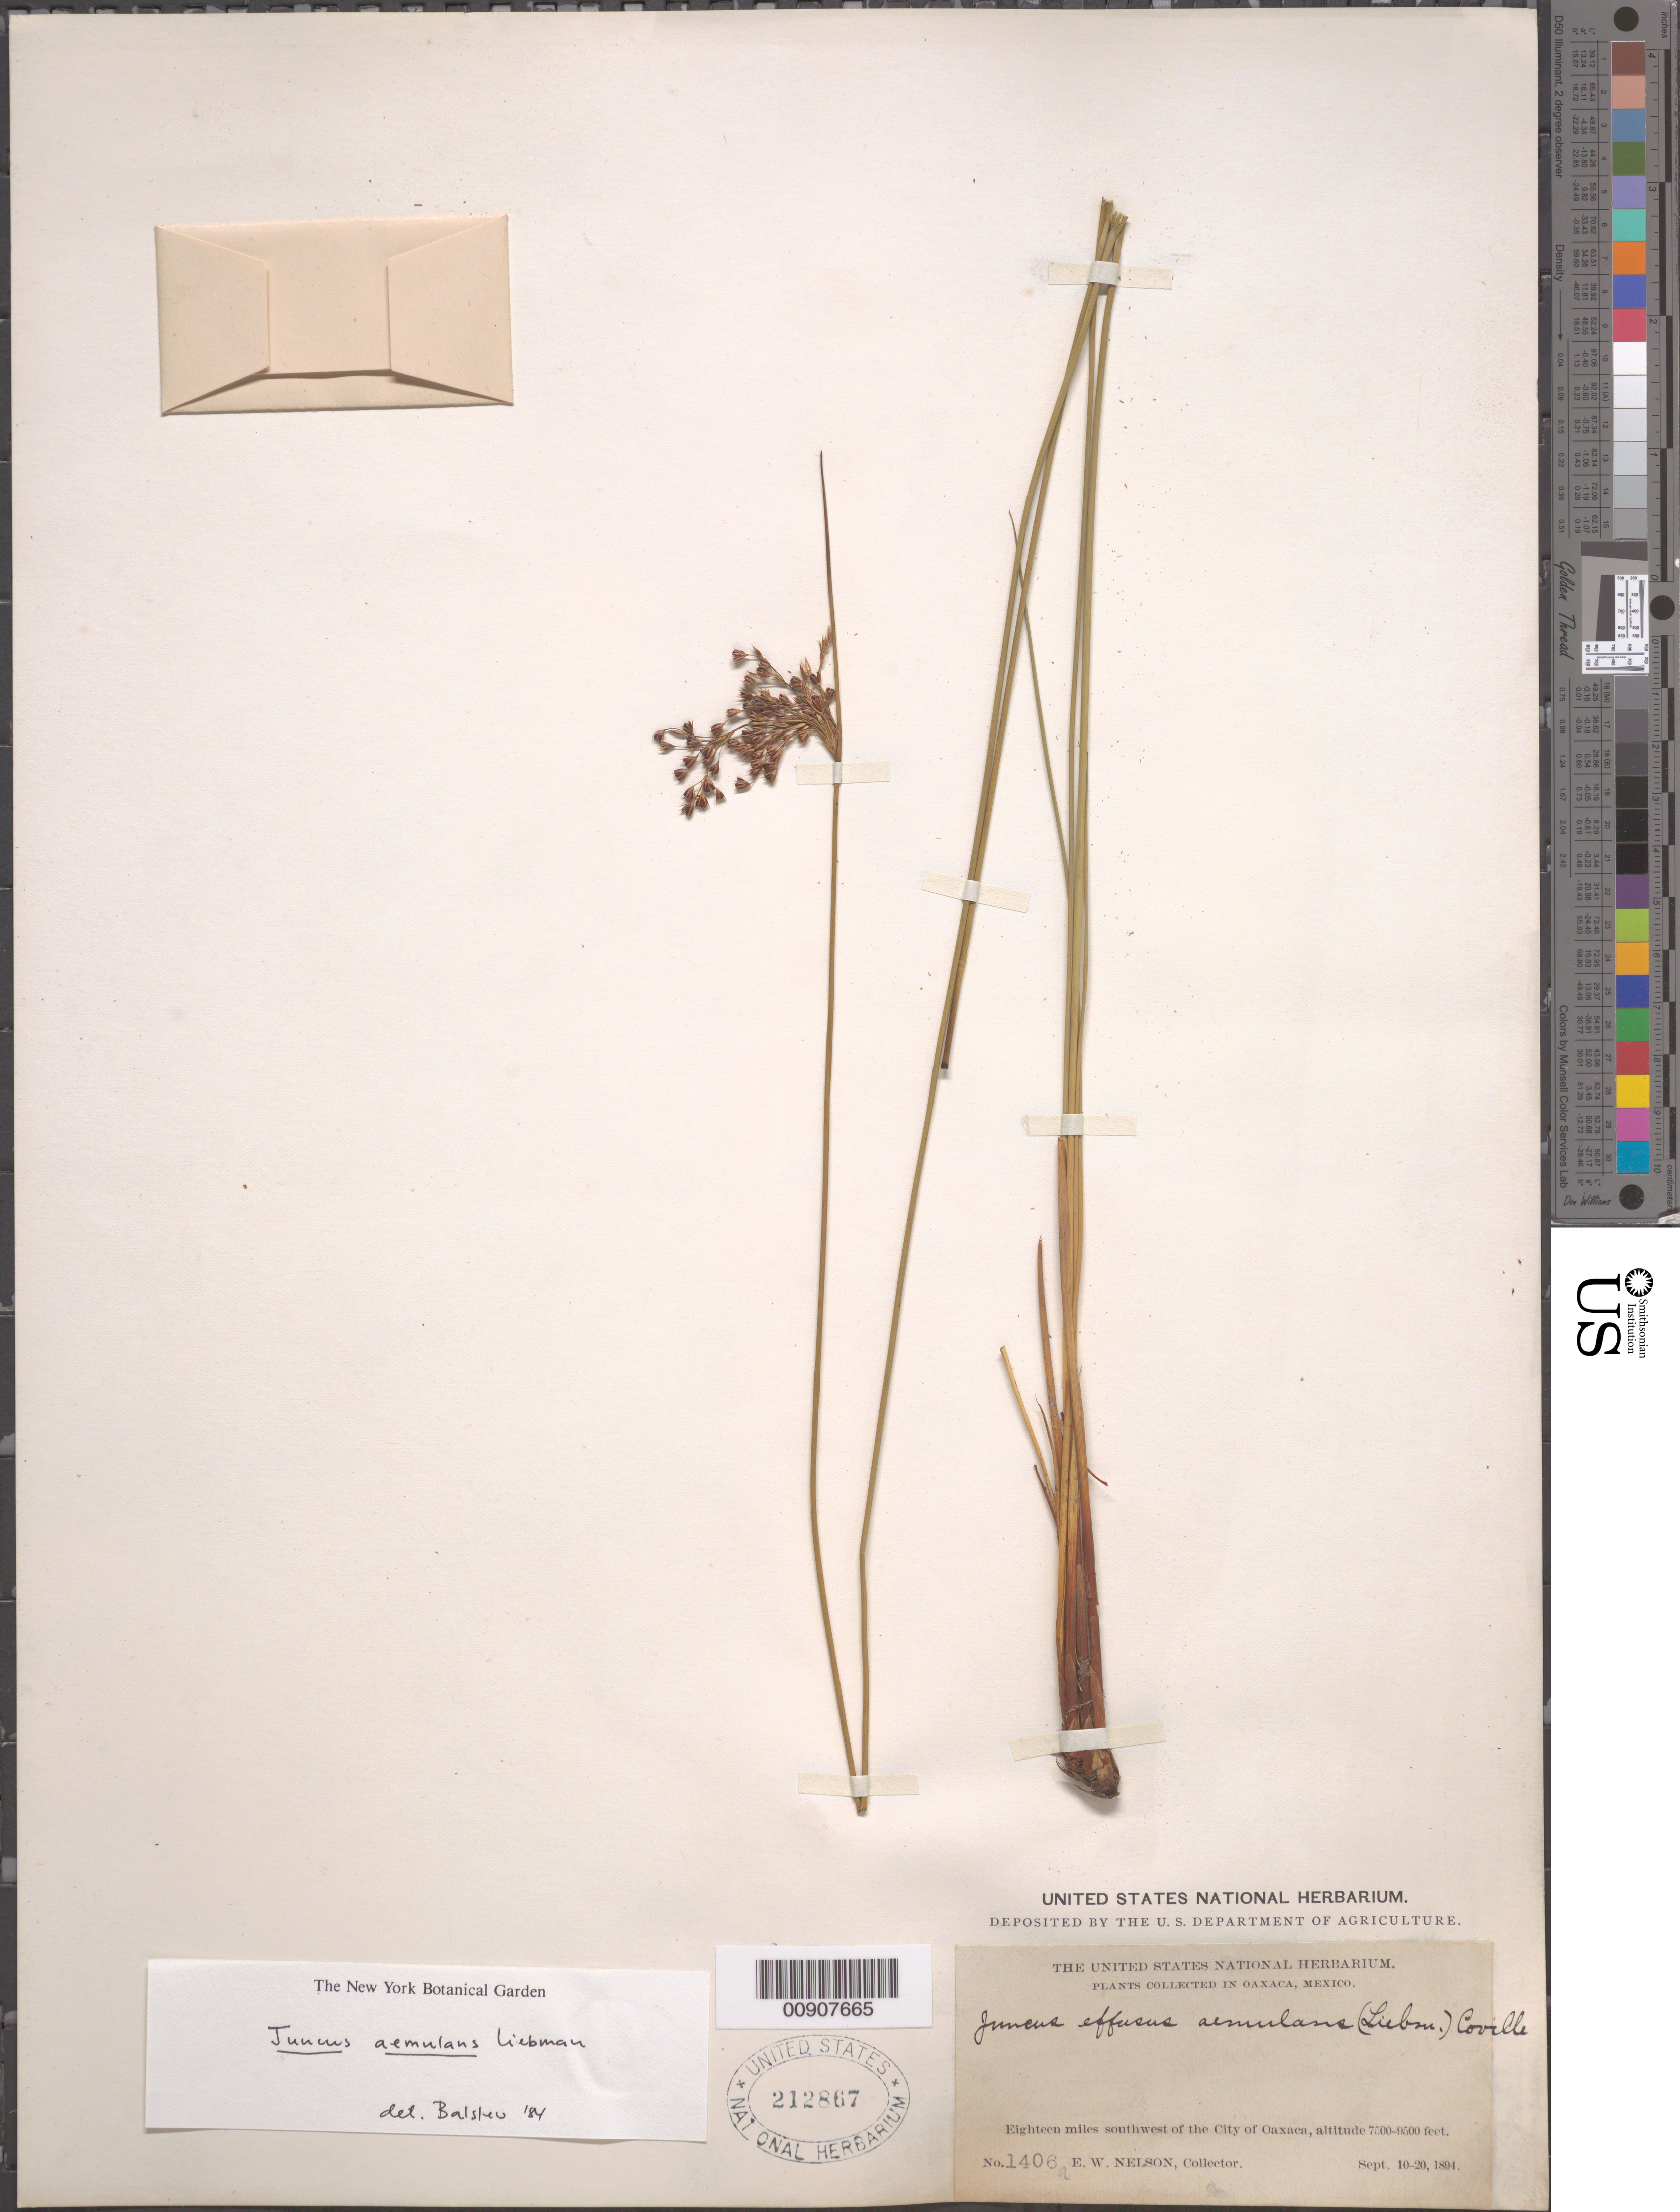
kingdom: Plantae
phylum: Tracheophyta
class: Liliopsida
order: Poales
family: Juncaceae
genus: Juncus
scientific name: Juncus aemulans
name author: Liebm.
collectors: E. W. Nelson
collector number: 1406 a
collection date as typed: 10 Sep 1894 to 20 Sep 1894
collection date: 1894-09-10/1894-09-20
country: Mexico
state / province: Oaxaca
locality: Eighteen miles southwest of the City of Oaxaca.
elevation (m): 2286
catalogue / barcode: US 212867